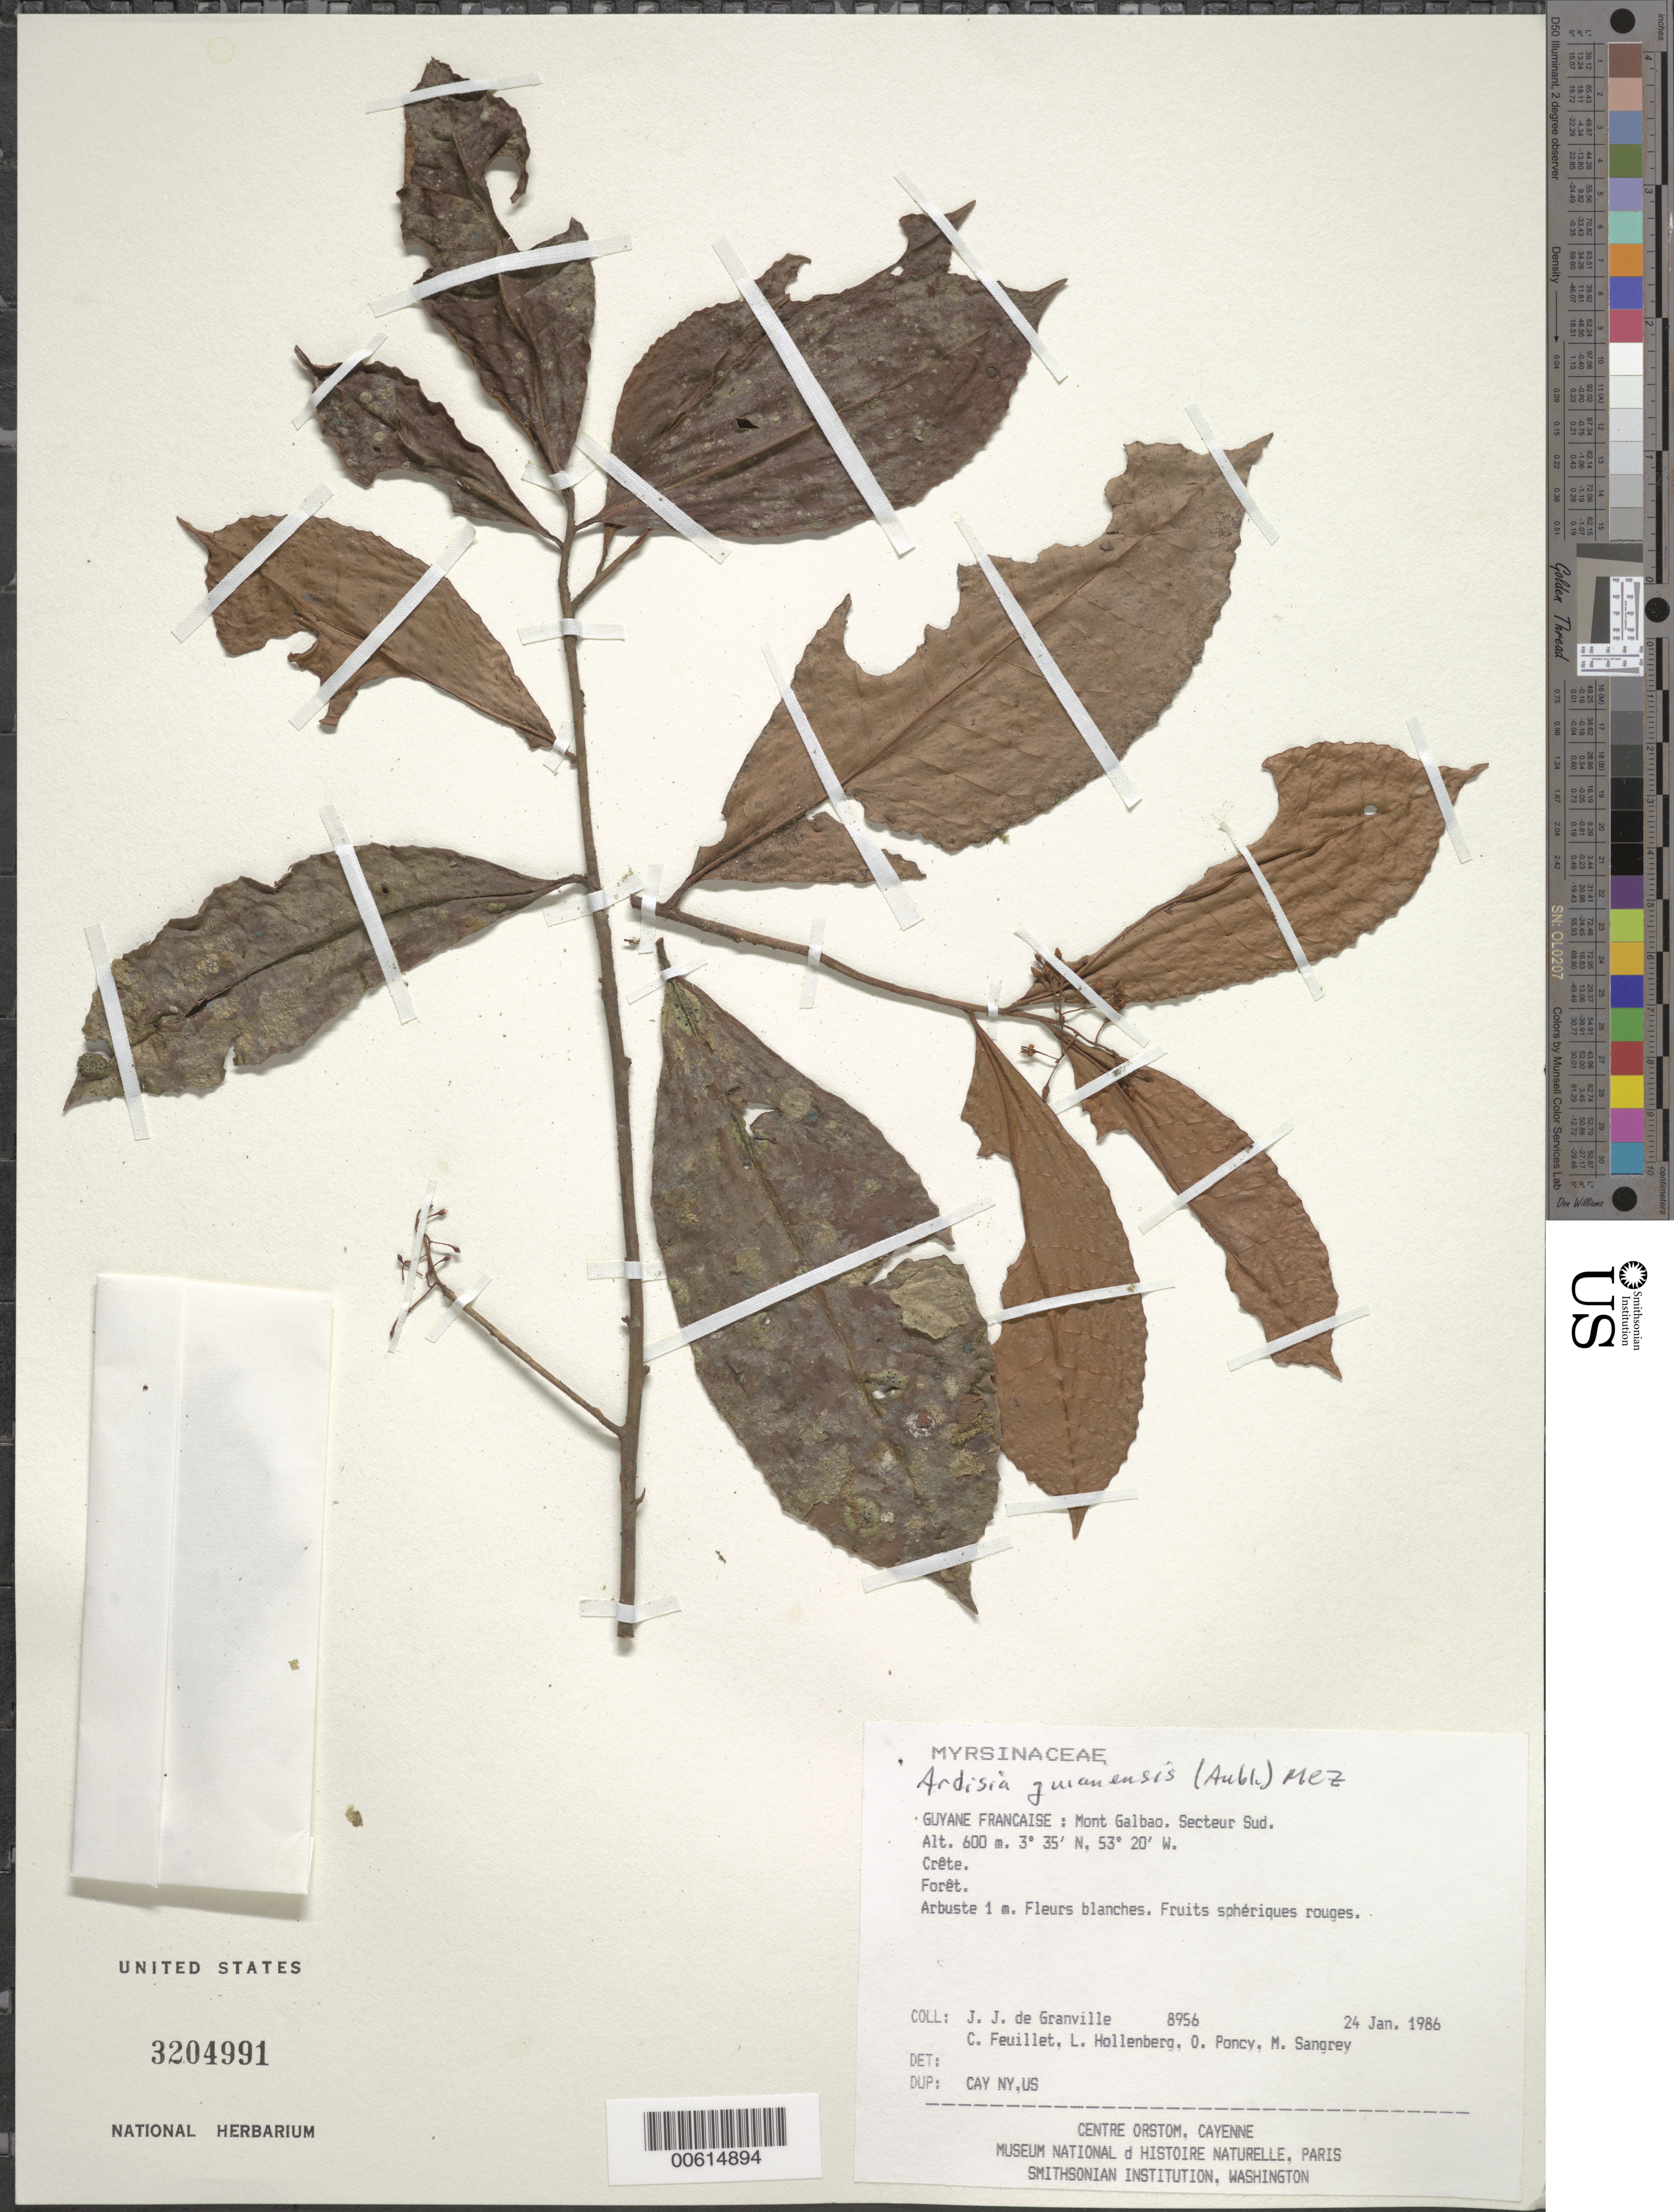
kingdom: Plantae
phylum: Tracheophyta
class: Magnoliopsida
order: Ericales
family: Primulaceae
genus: Ardisia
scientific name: Ardisia guianensis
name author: (Aubl.) Mez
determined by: Pipoly, J. J., III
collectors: J.-J. de Granville, C. Feuillet, L. Hollenberg, O. Poncy & M. S. Sangrey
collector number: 8956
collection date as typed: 24-Jan-86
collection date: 1986-01-24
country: French Guiana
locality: Mont Galbao. Secteur Sud. Crête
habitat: Forêt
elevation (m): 600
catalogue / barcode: US 3204991